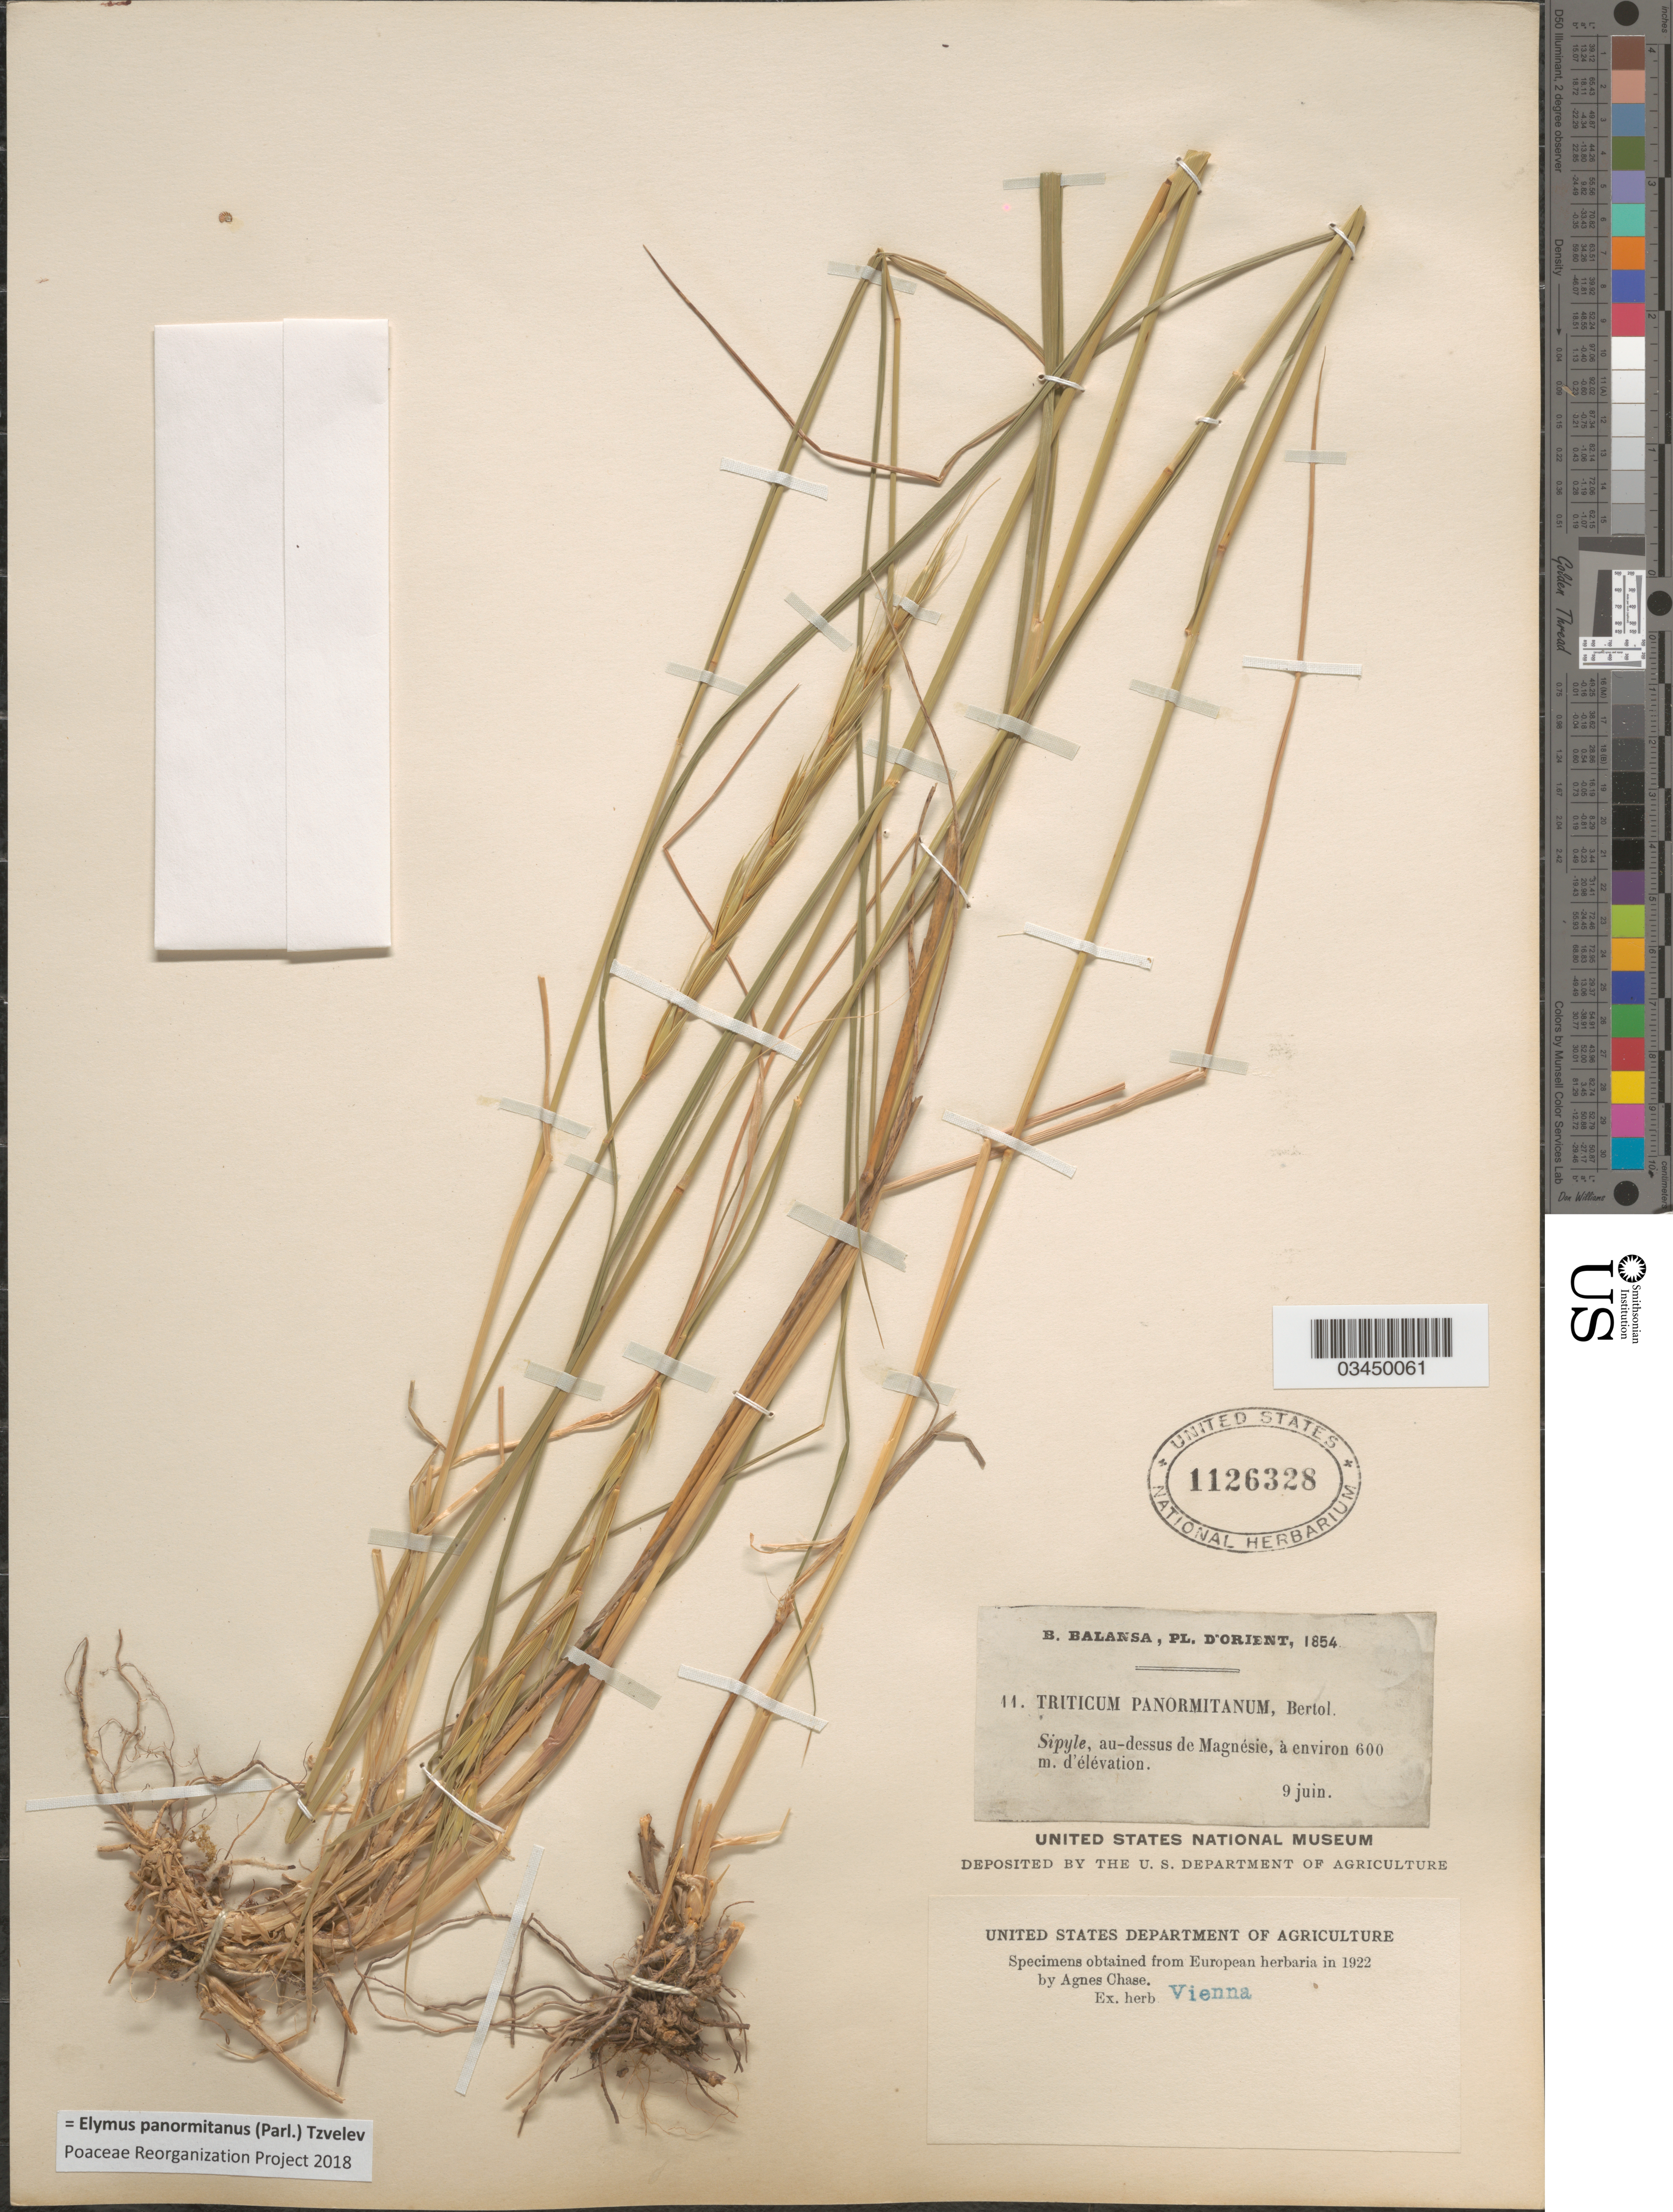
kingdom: Plantae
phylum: Tracheophyta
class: Liliopsida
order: Poales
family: Poaceae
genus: Elymus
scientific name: Elymus panormitanus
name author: (Parl.) Tzvelev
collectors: B. Balansa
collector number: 11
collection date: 1854-06-09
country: Turkey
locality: Orient. Sipyle, au-dessus de Magnésie.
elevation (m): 600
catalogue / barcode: US 1126328